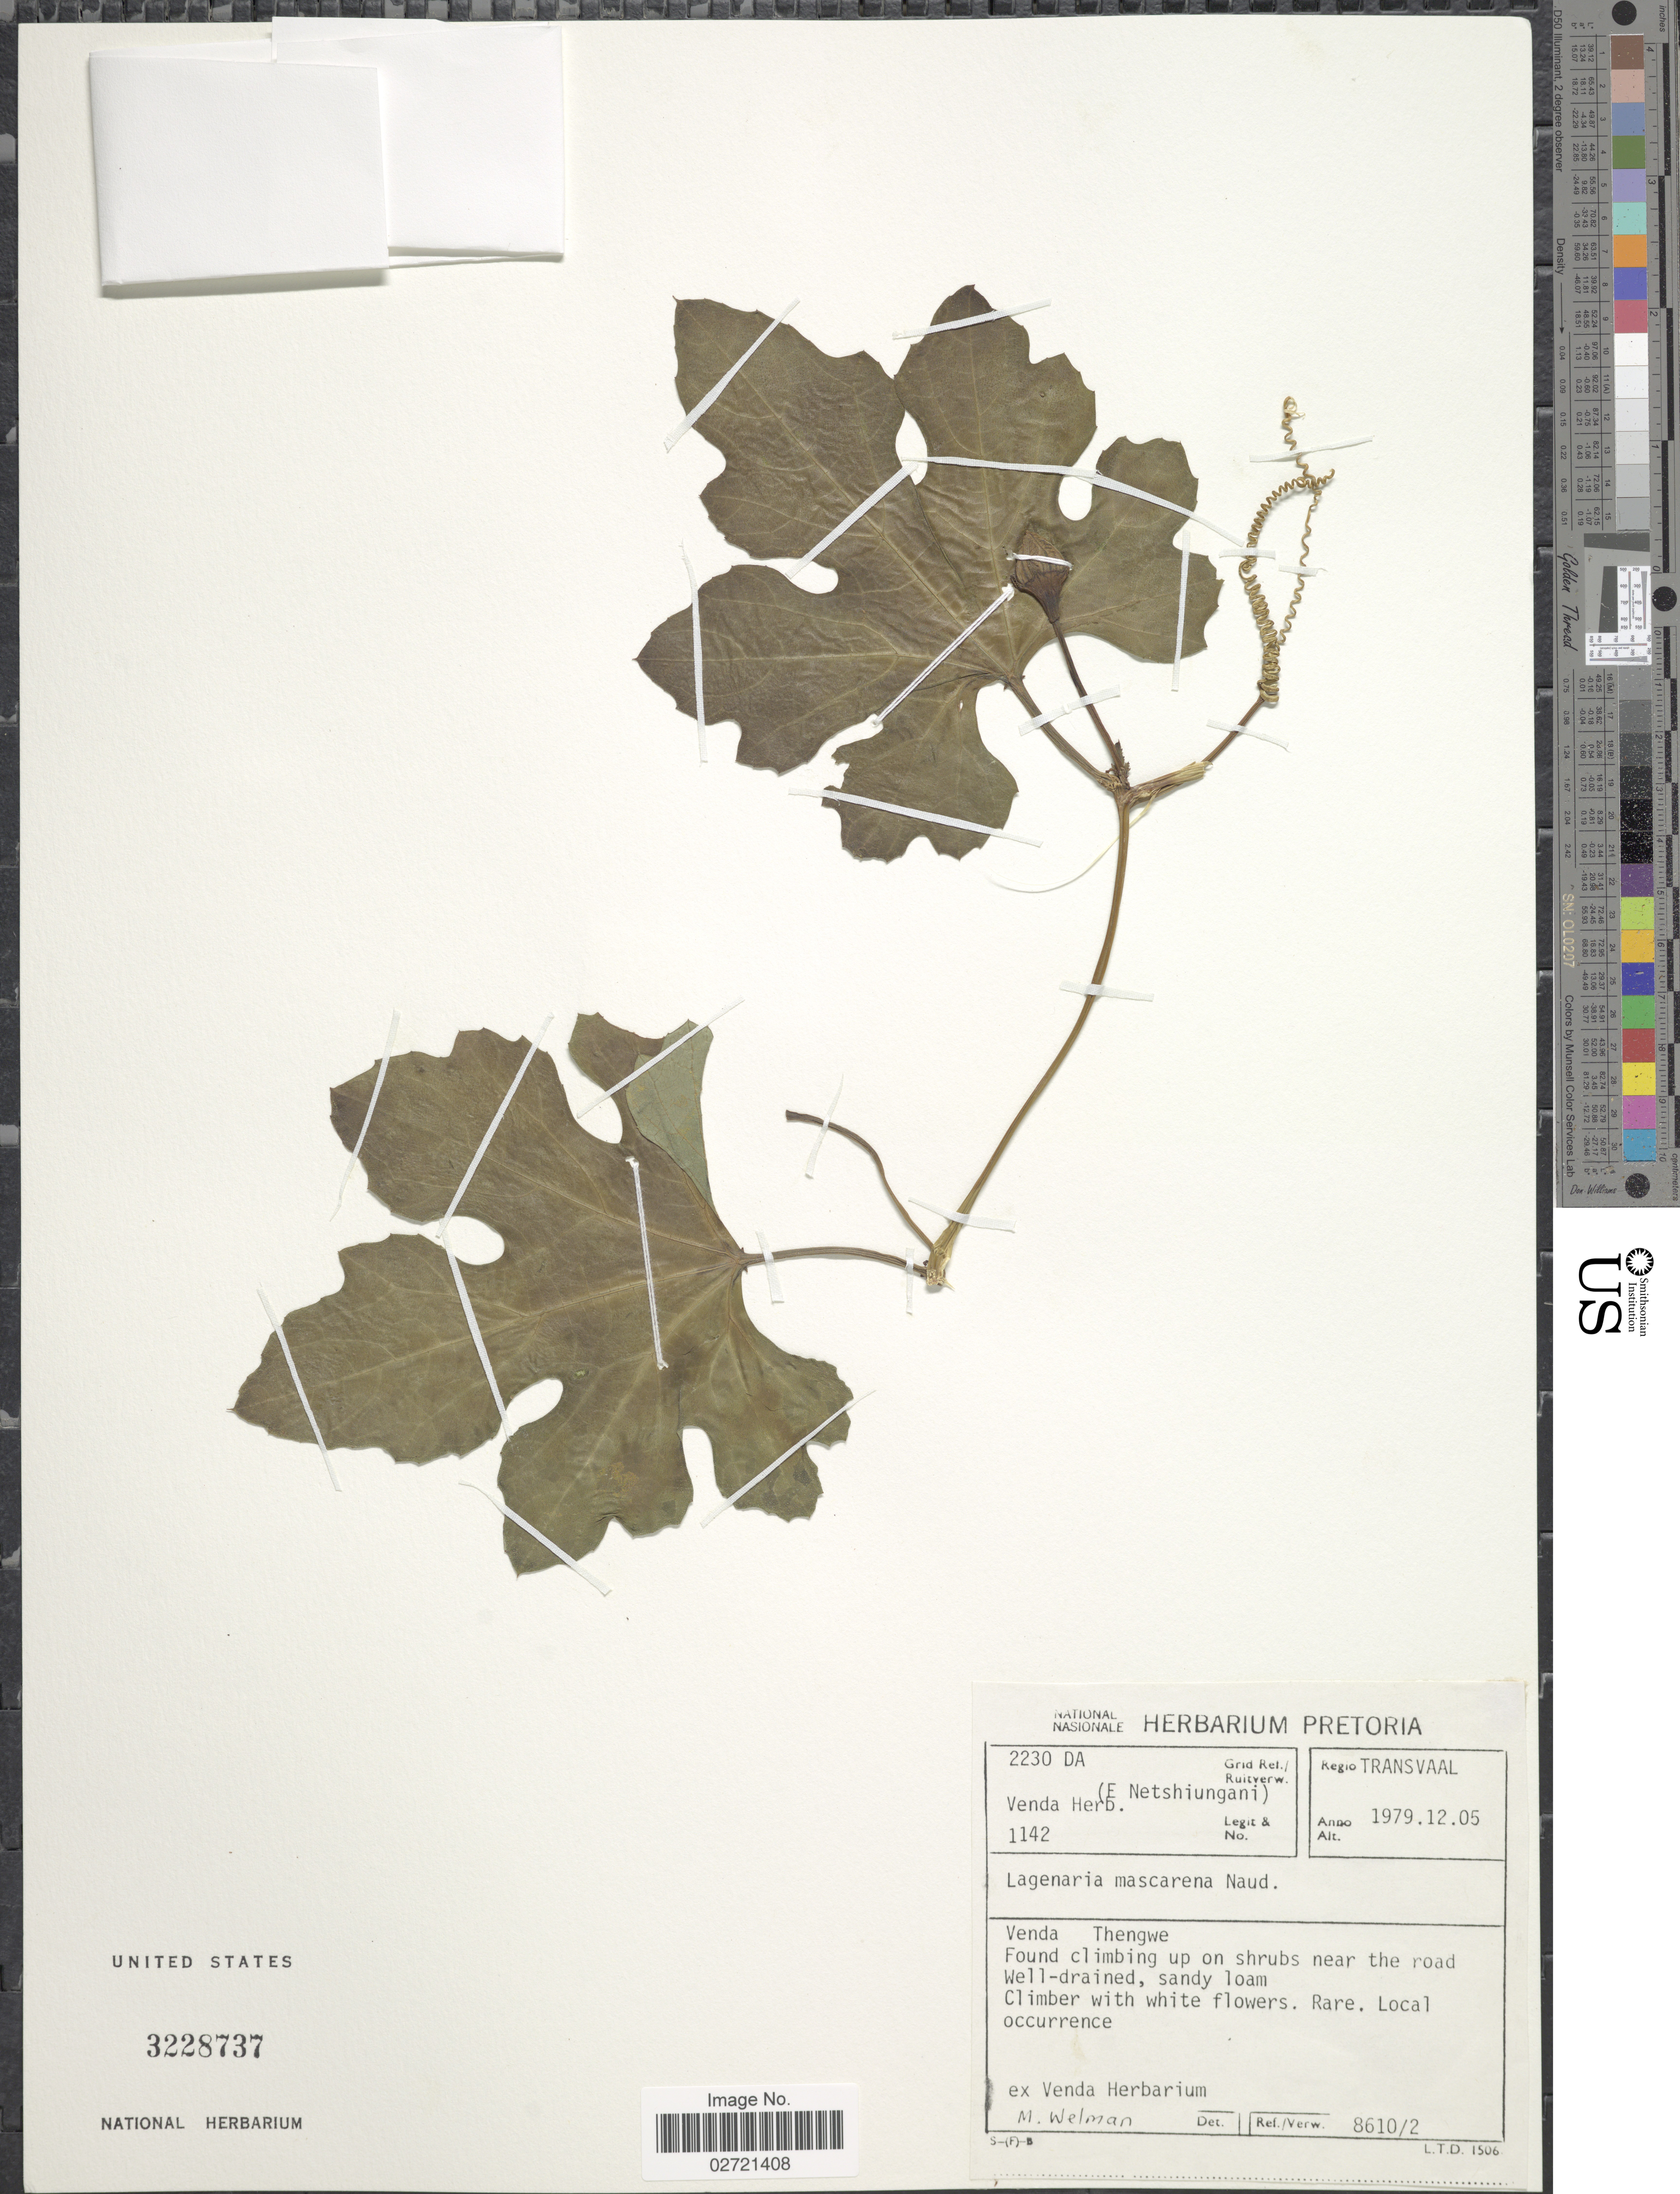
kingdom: Plantae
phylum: Tracheophyta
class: Magnoliopsida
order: Cucurbitales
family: Cucurbitaceae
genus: Lagenaria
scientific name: Lagenaria sphaerica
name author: (Sond.) Naudin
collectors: M. Welman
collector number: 1142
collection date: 1979-12-05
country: South Africa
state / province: Limpopo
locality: Regio Transvaal, Grif ref./Ruitverw. 2230 DA, Venda Thengwe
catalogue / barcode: US 3228737